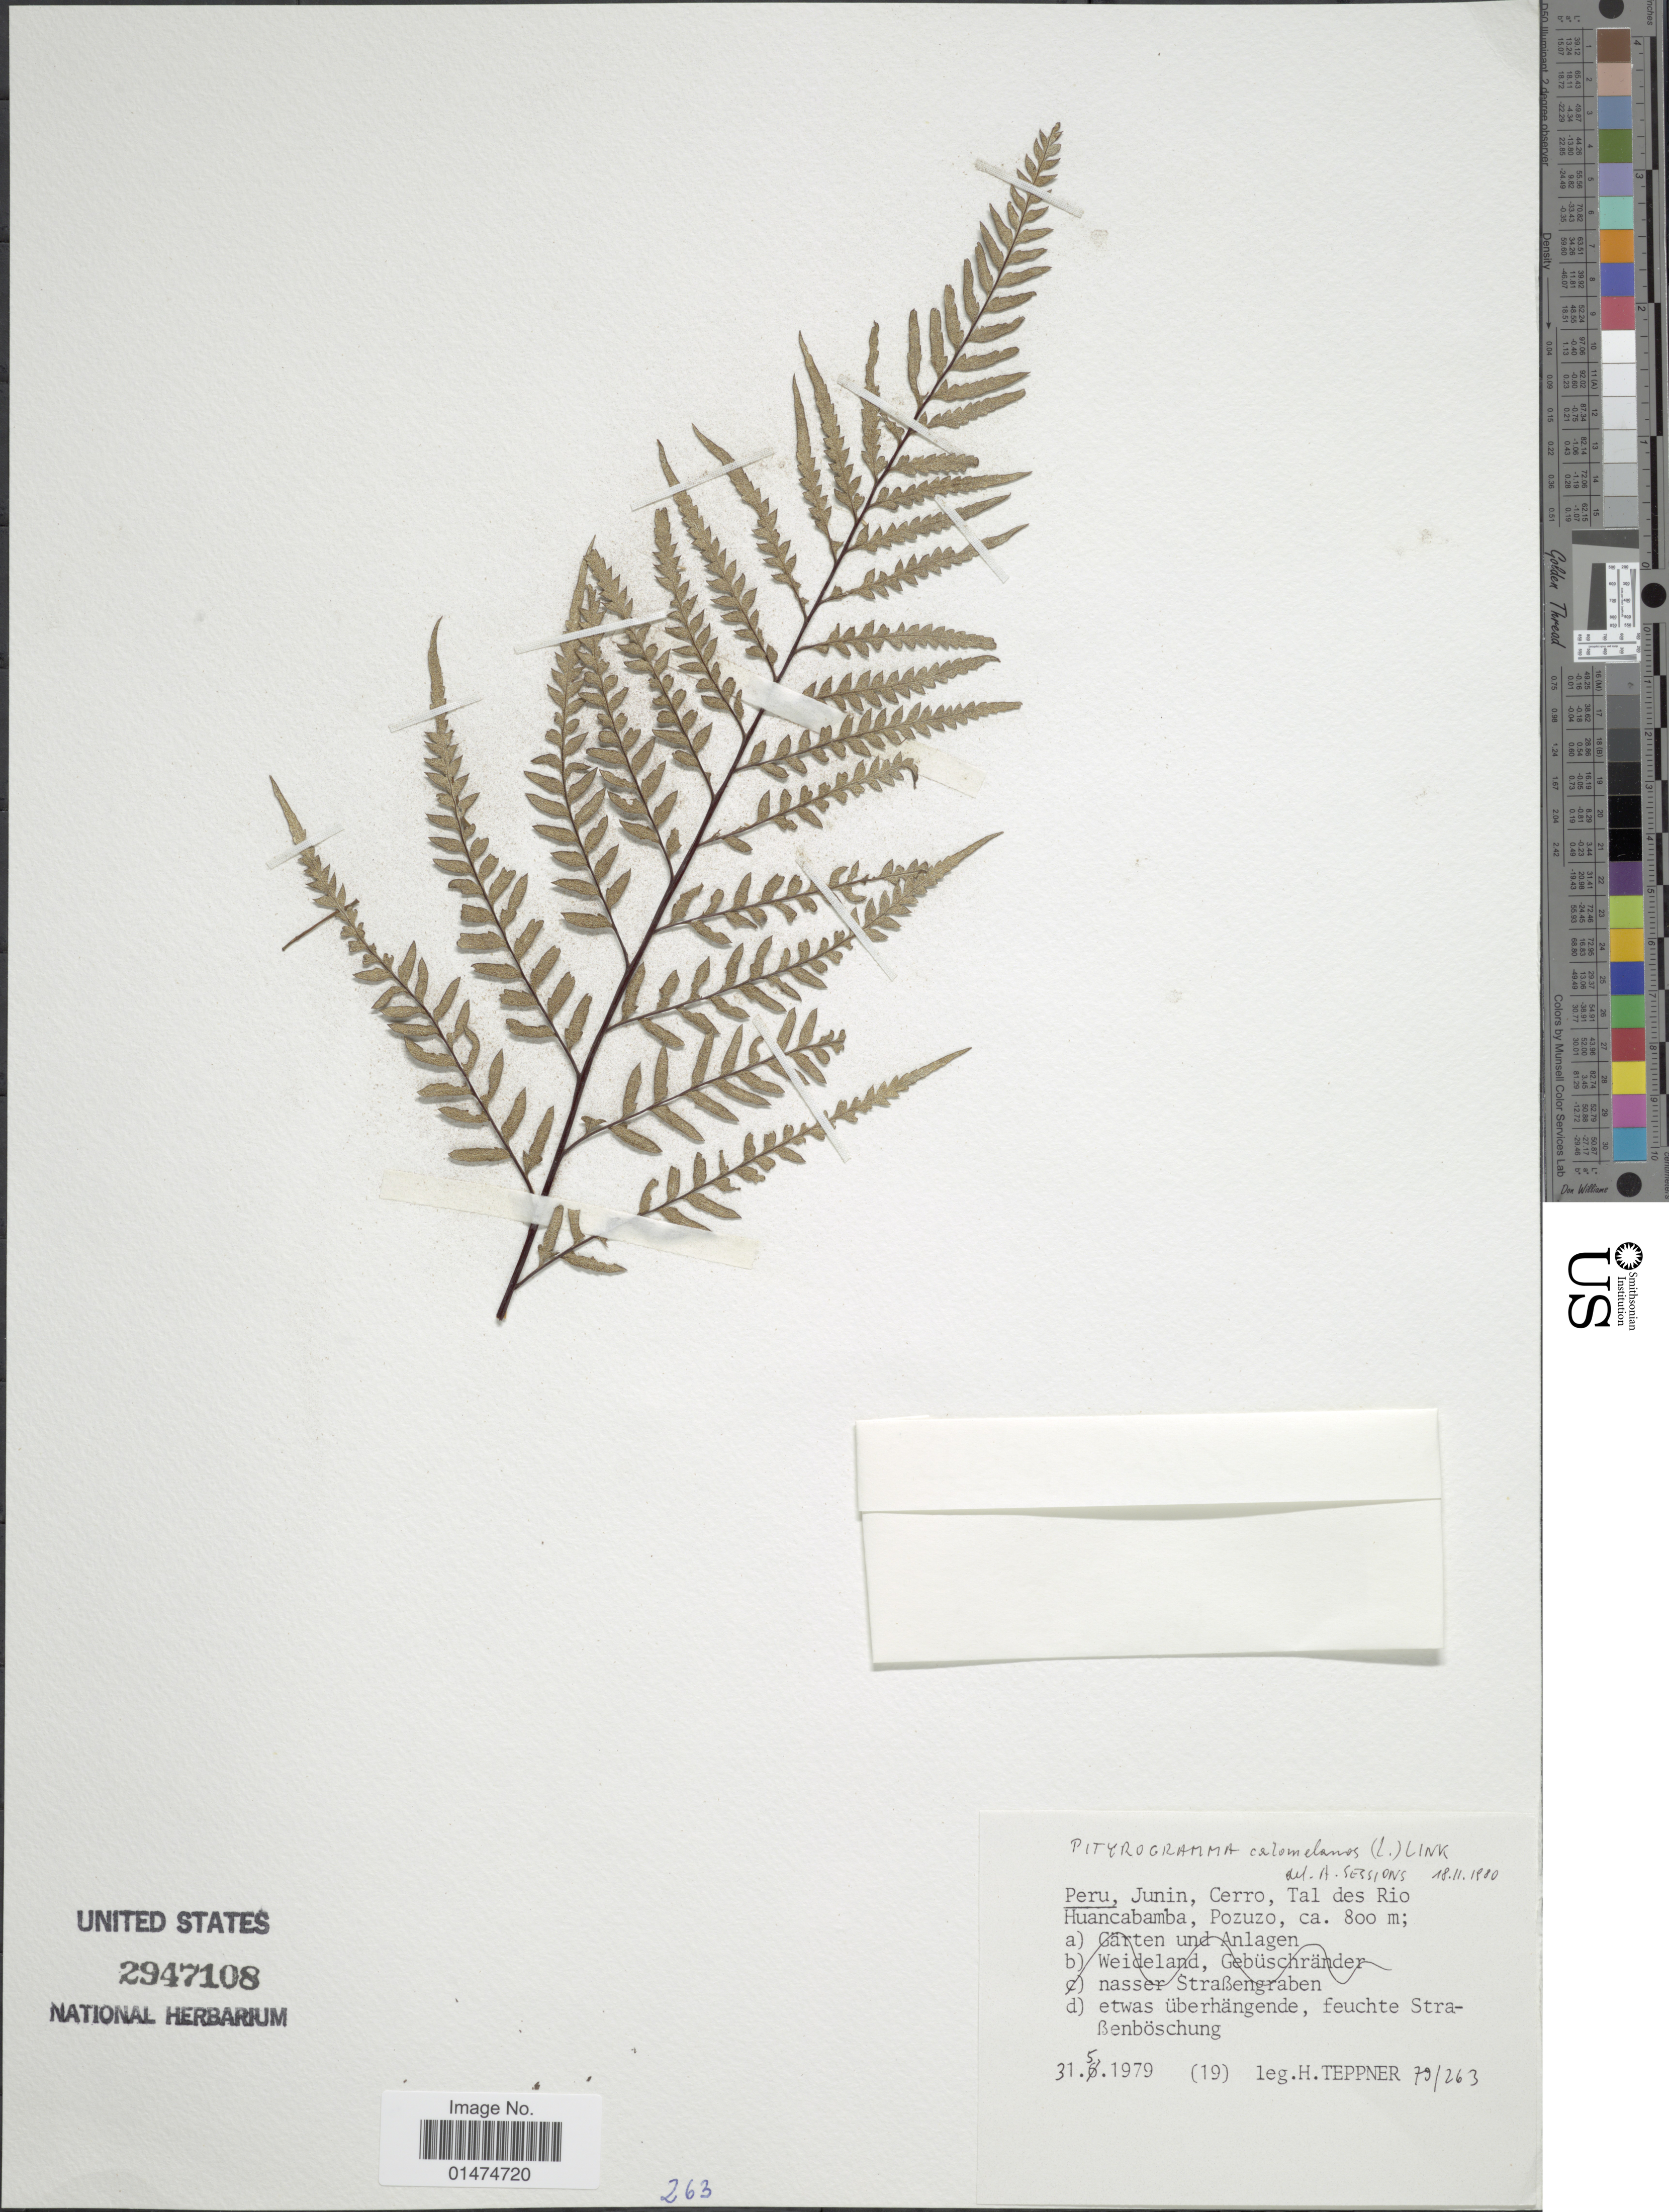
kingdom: Plantae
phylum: Tracheophyta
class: Polypodiopsida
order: Polypodiales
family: Pteridaceae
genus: Pityrogramma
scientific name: Pityrogramma calomelanos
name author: (L.) Link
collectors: H. Teppner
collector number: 79/263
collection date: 1979-05-31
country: Peru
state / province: Junín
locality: Cerro, Tal des Rio Huancabamba, Pozuzo.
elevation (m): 800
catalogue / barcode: US 2947108